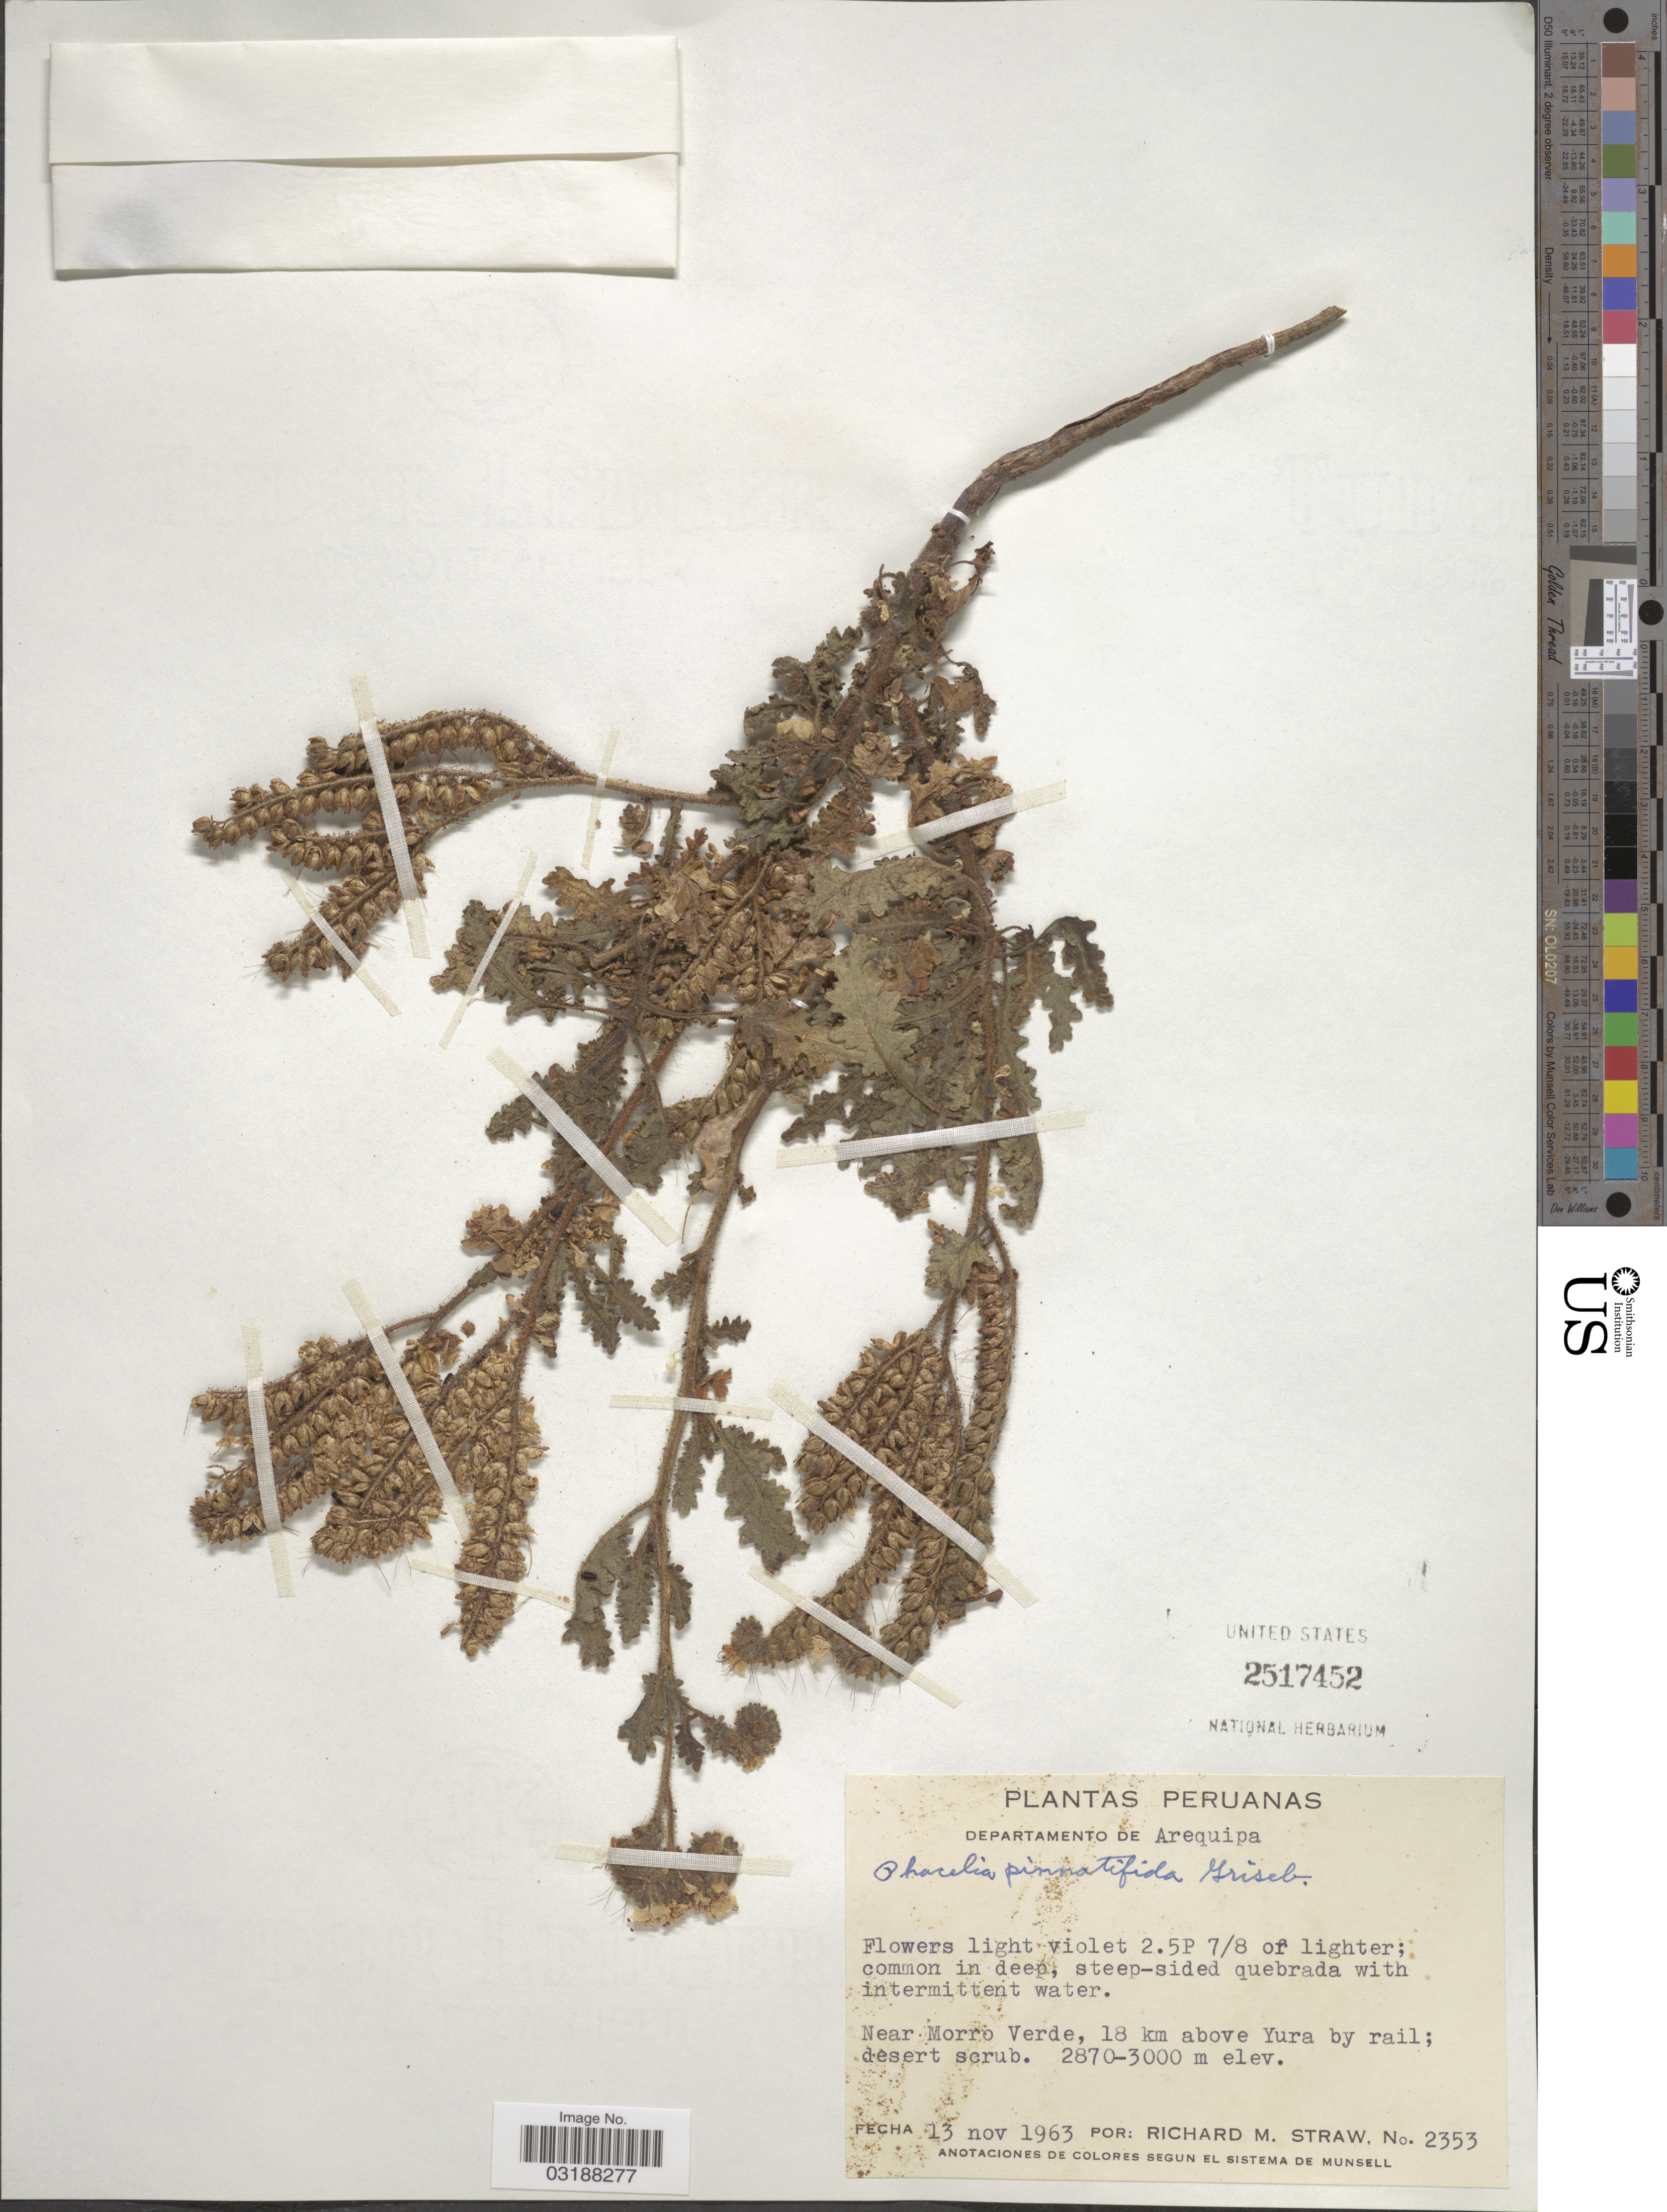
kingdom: Plantae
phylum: Tracheophyta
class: Magnoliopsida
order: Boraginales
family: Hydrophyllaceae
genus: Phacelia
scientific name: Phacelia pinnatifida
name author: Griseb. ex Wedd.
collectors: R. M. Straw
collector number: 2353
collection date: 1963-11-13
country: Peru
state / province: Arequipa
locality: Departamento de Arequipa. Near Morro Verde, 18 km above Yura by rail.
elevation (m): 2870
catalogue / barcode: US 2517452